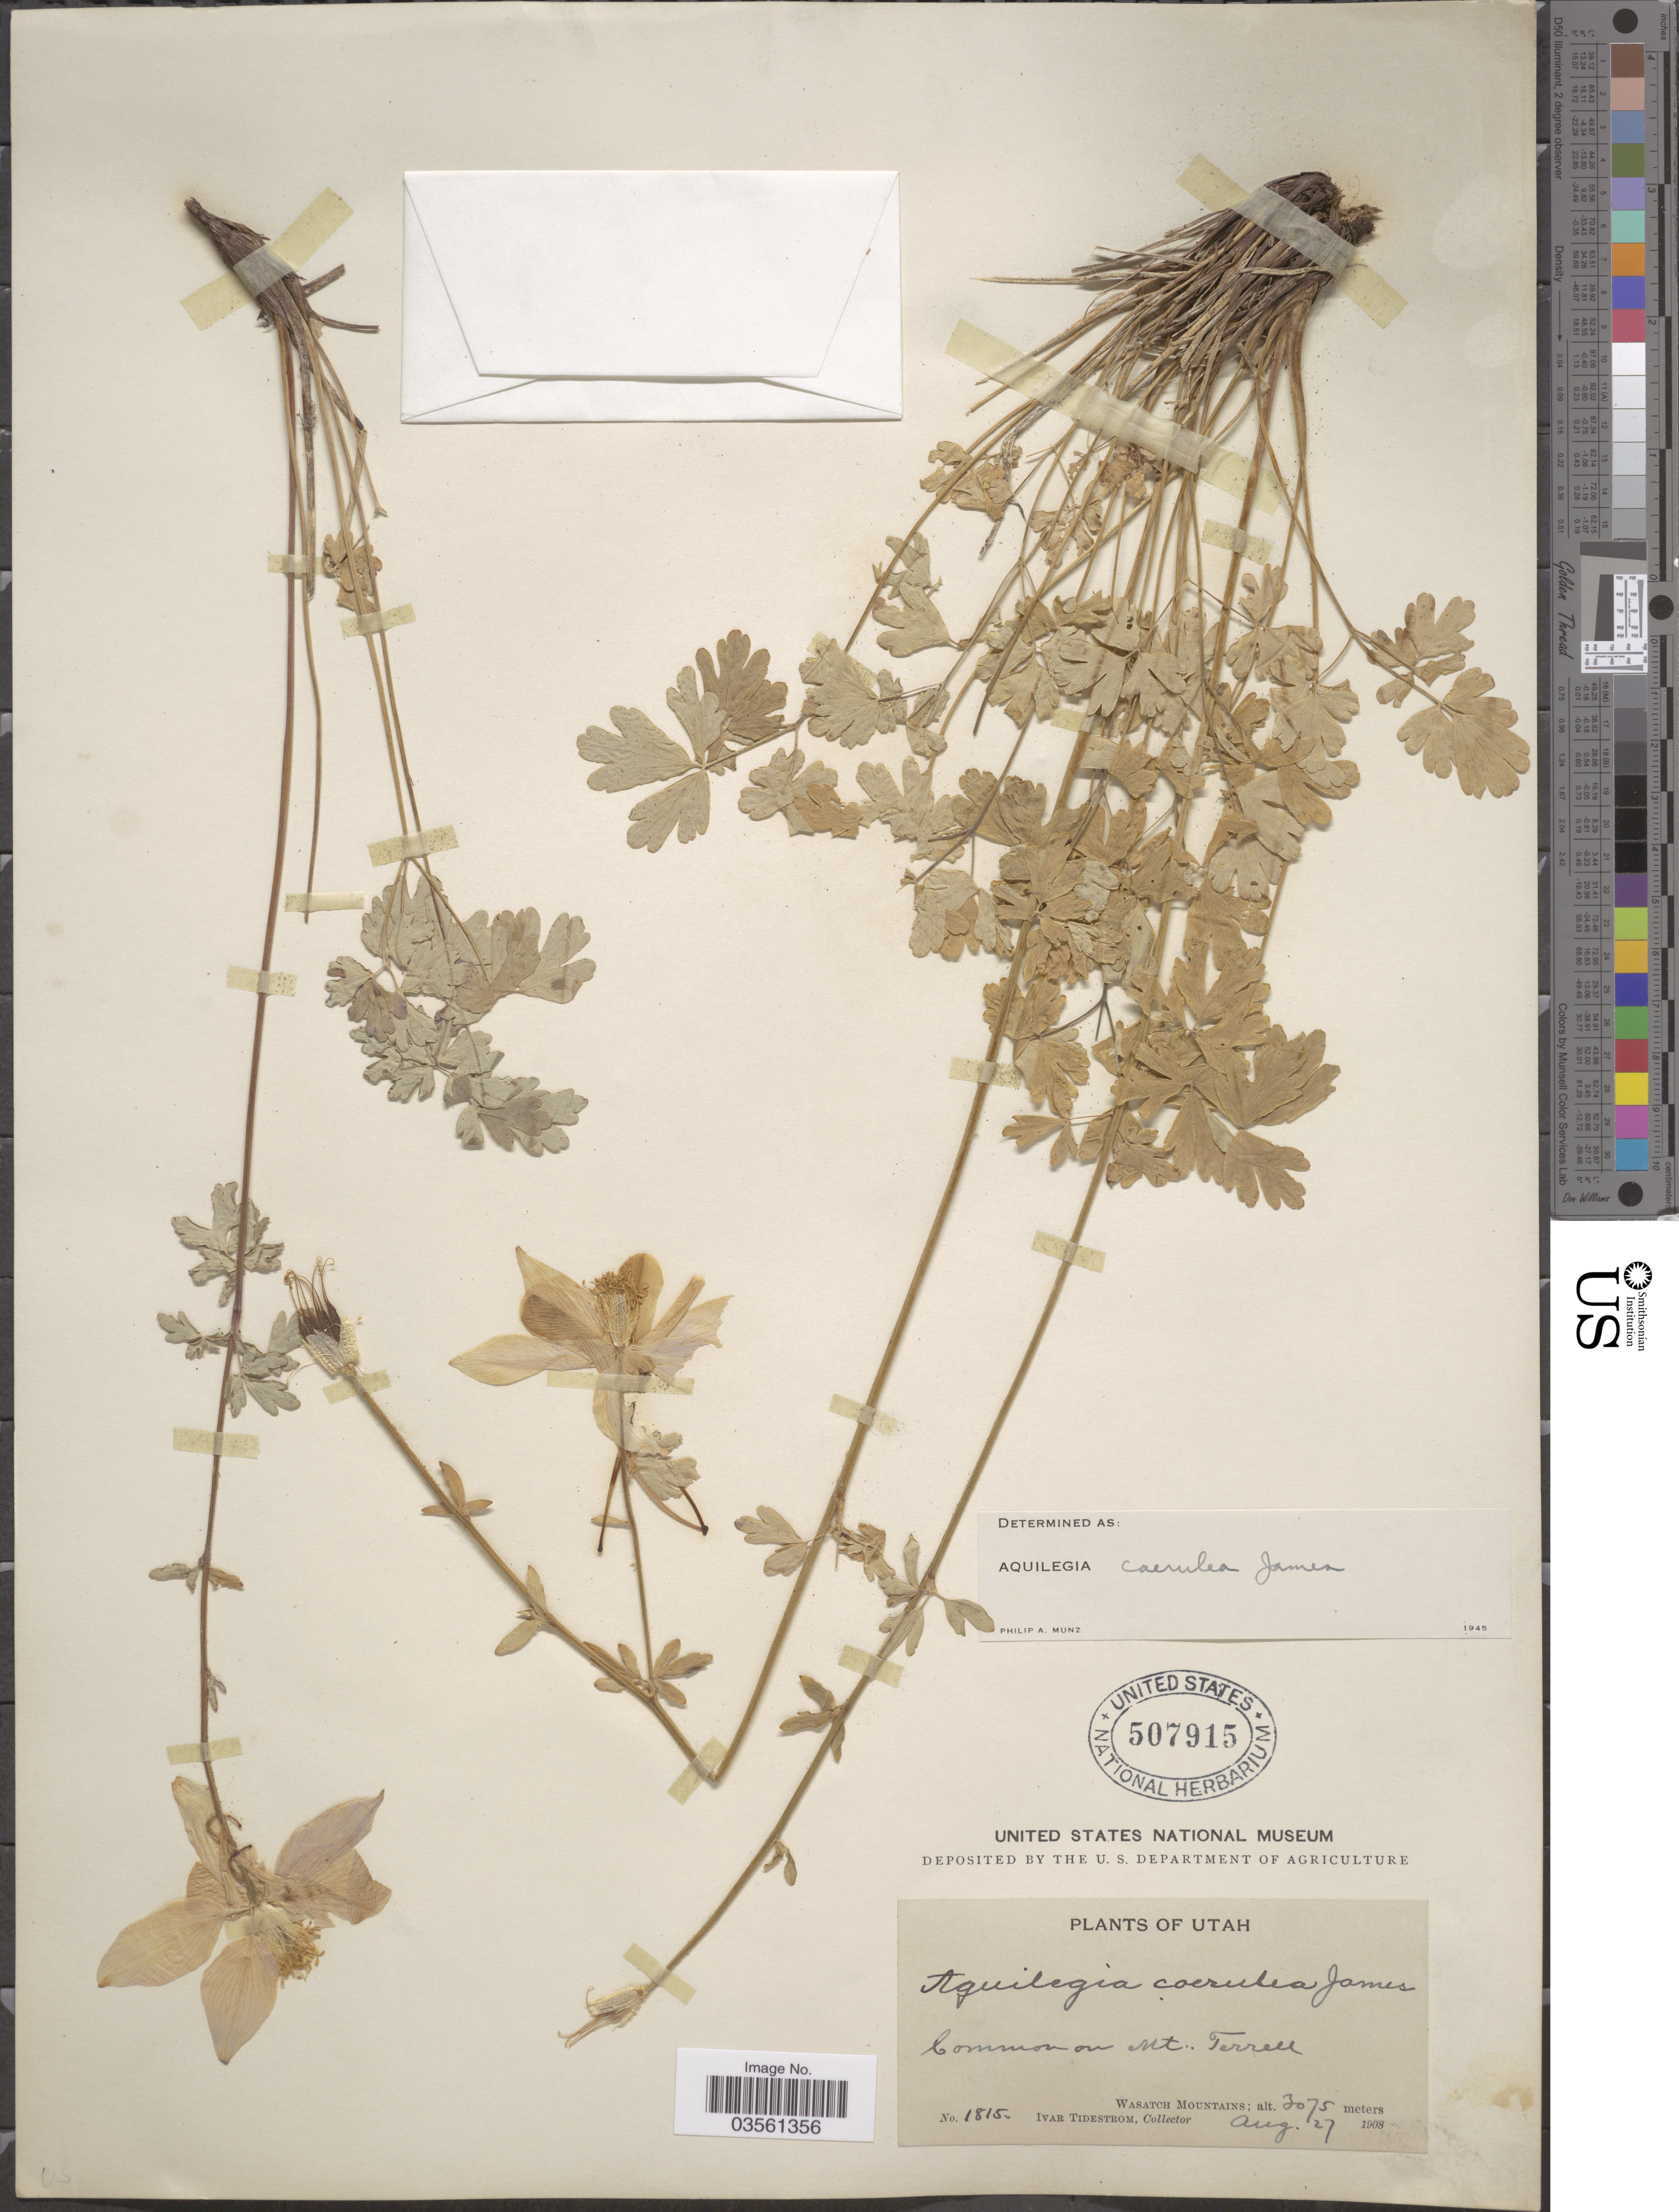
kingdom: Plantae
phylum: Tracheophyta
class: Magnoliopsida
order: Ranunculales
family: Ranunculaceae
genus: Aquilegia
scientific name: Aquilegia coerulea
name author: E. James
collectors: I. F. Tidestrom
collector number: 1815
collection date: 1908-08-27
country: United States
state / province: Utah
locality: Mt. Terrell. Wasatch Mountains.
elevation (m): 3075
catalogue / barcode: US 507915